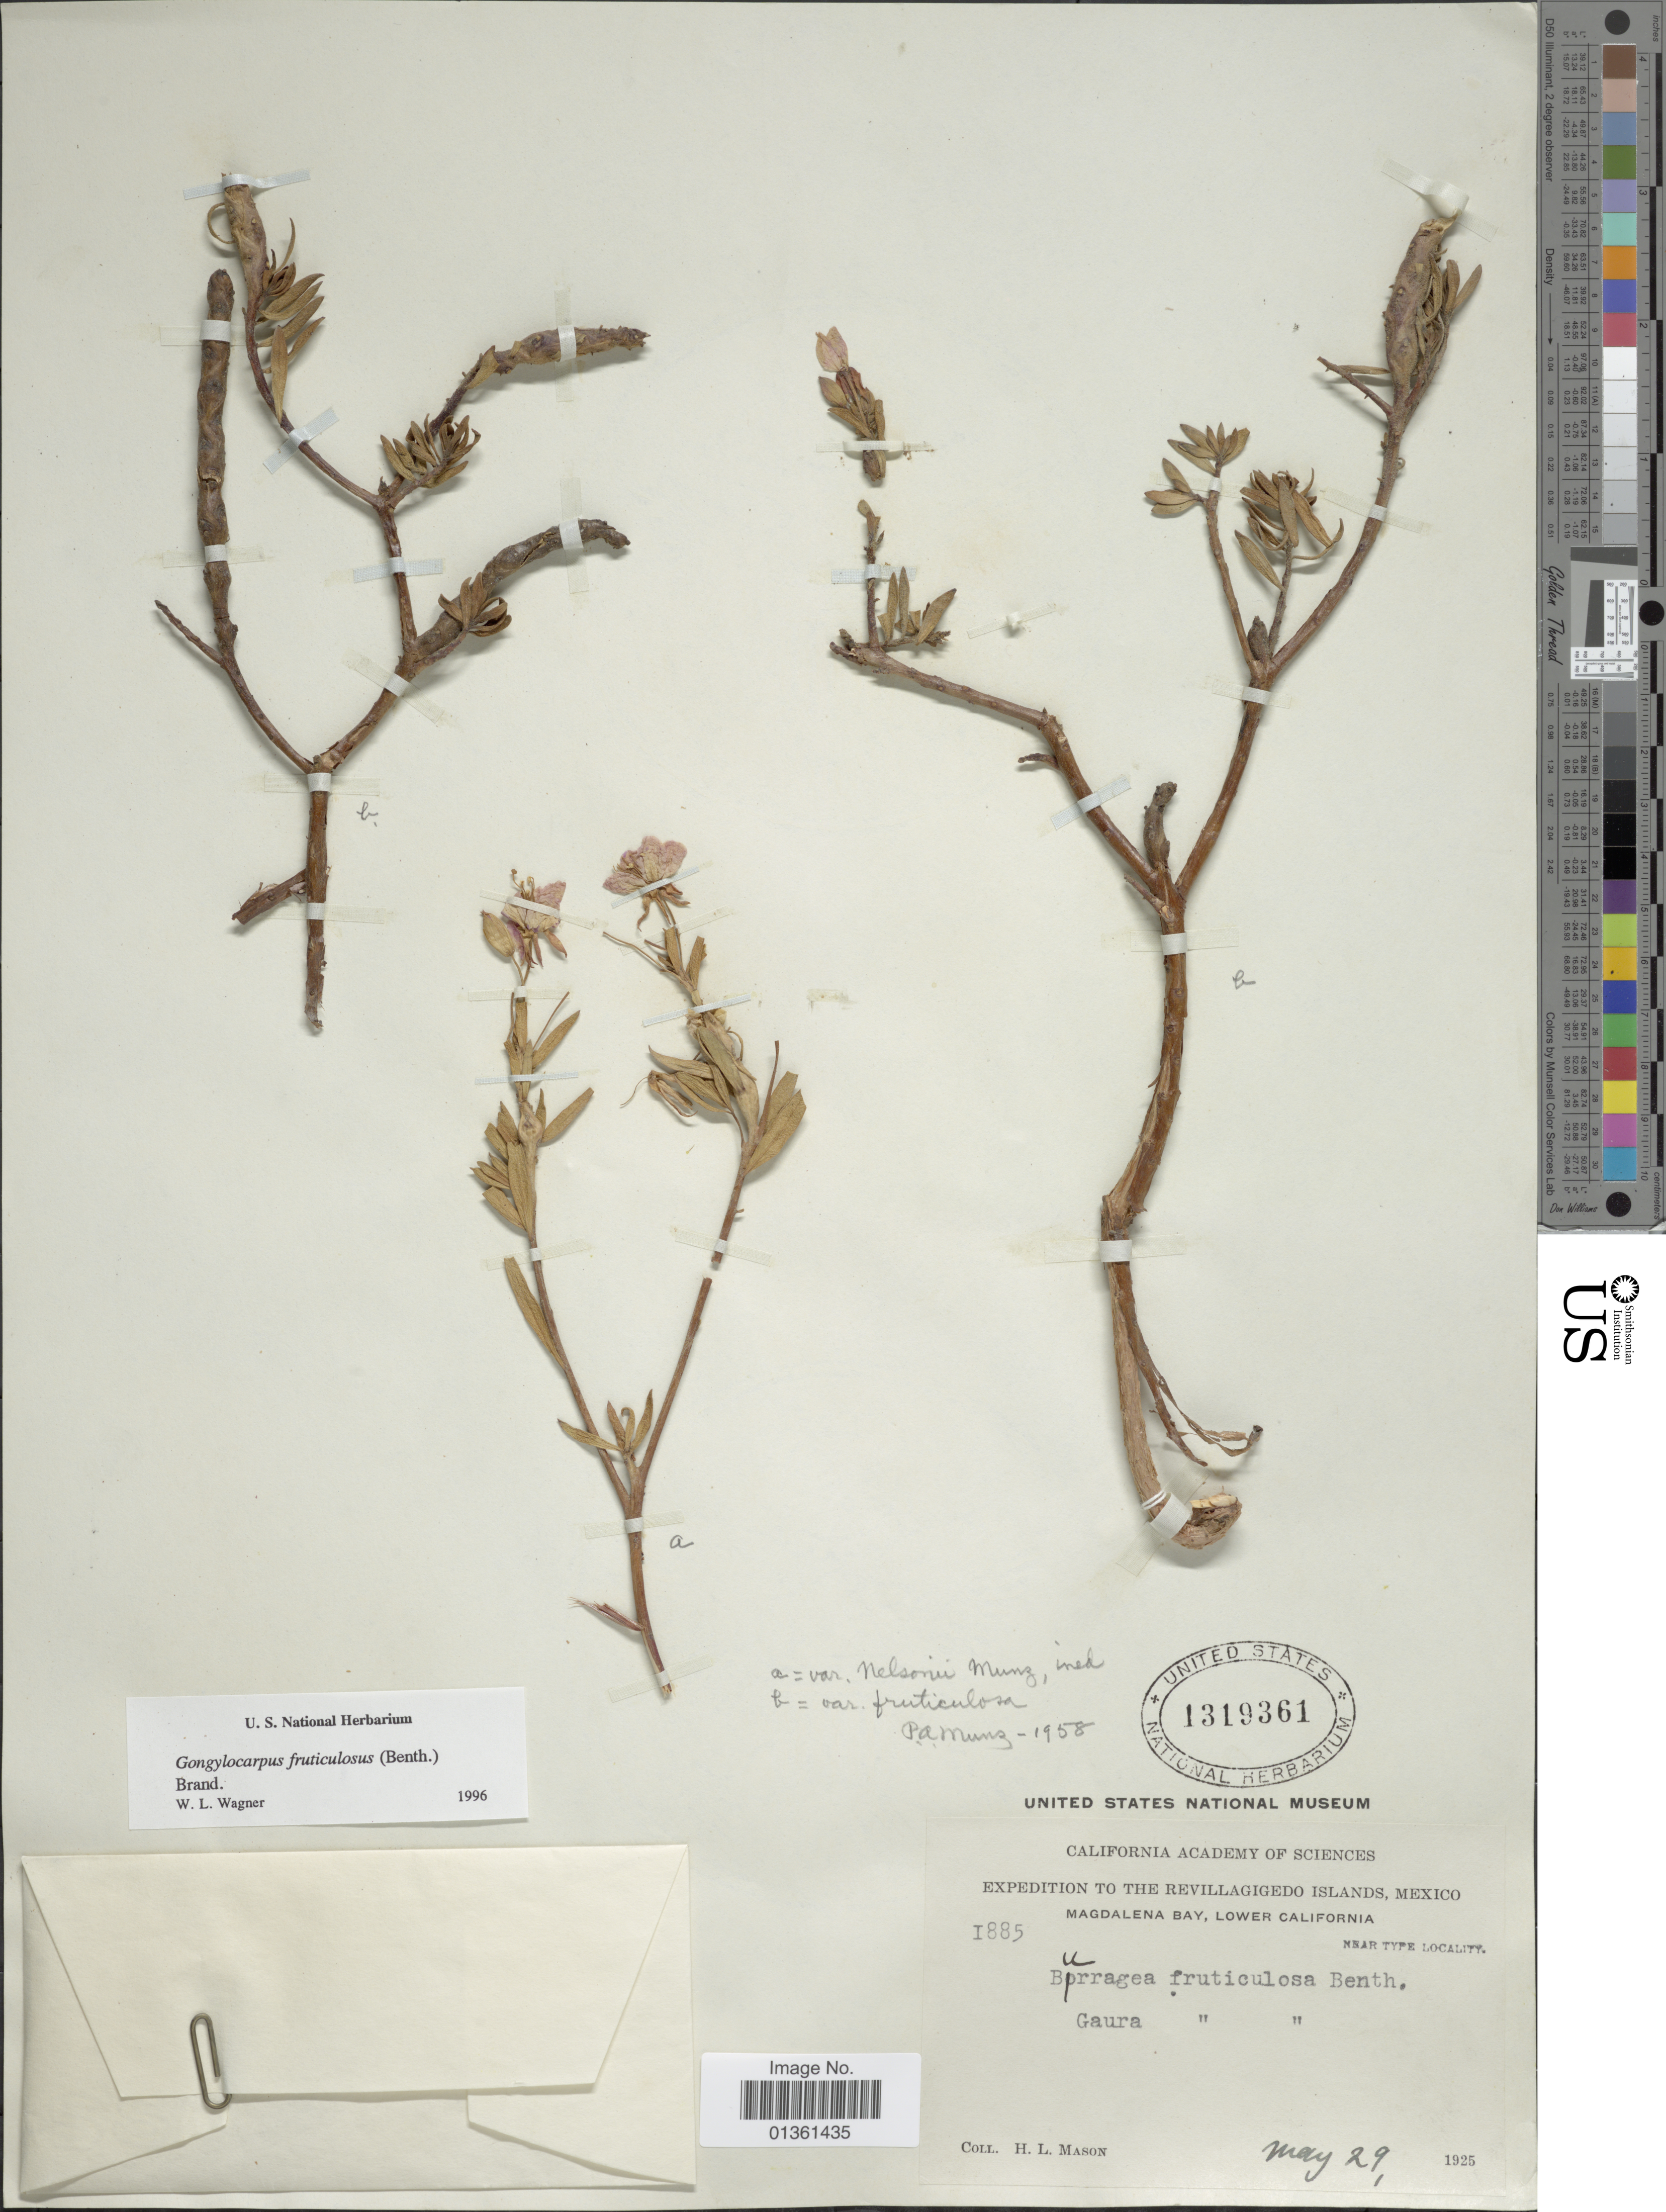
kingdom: Plantae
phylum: Tracheophyta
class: Magnoliopsida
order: Myrtales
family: Onagraceae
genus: Gongylocarpus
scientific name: Gongylocarpus fruticulosus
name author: (Benth.) K. Brandegee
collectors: H. L. Mason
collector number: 1885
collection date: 1925-05-29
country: Mexico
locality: Magdalena Bay, Lower California.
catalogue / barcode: US 1319361